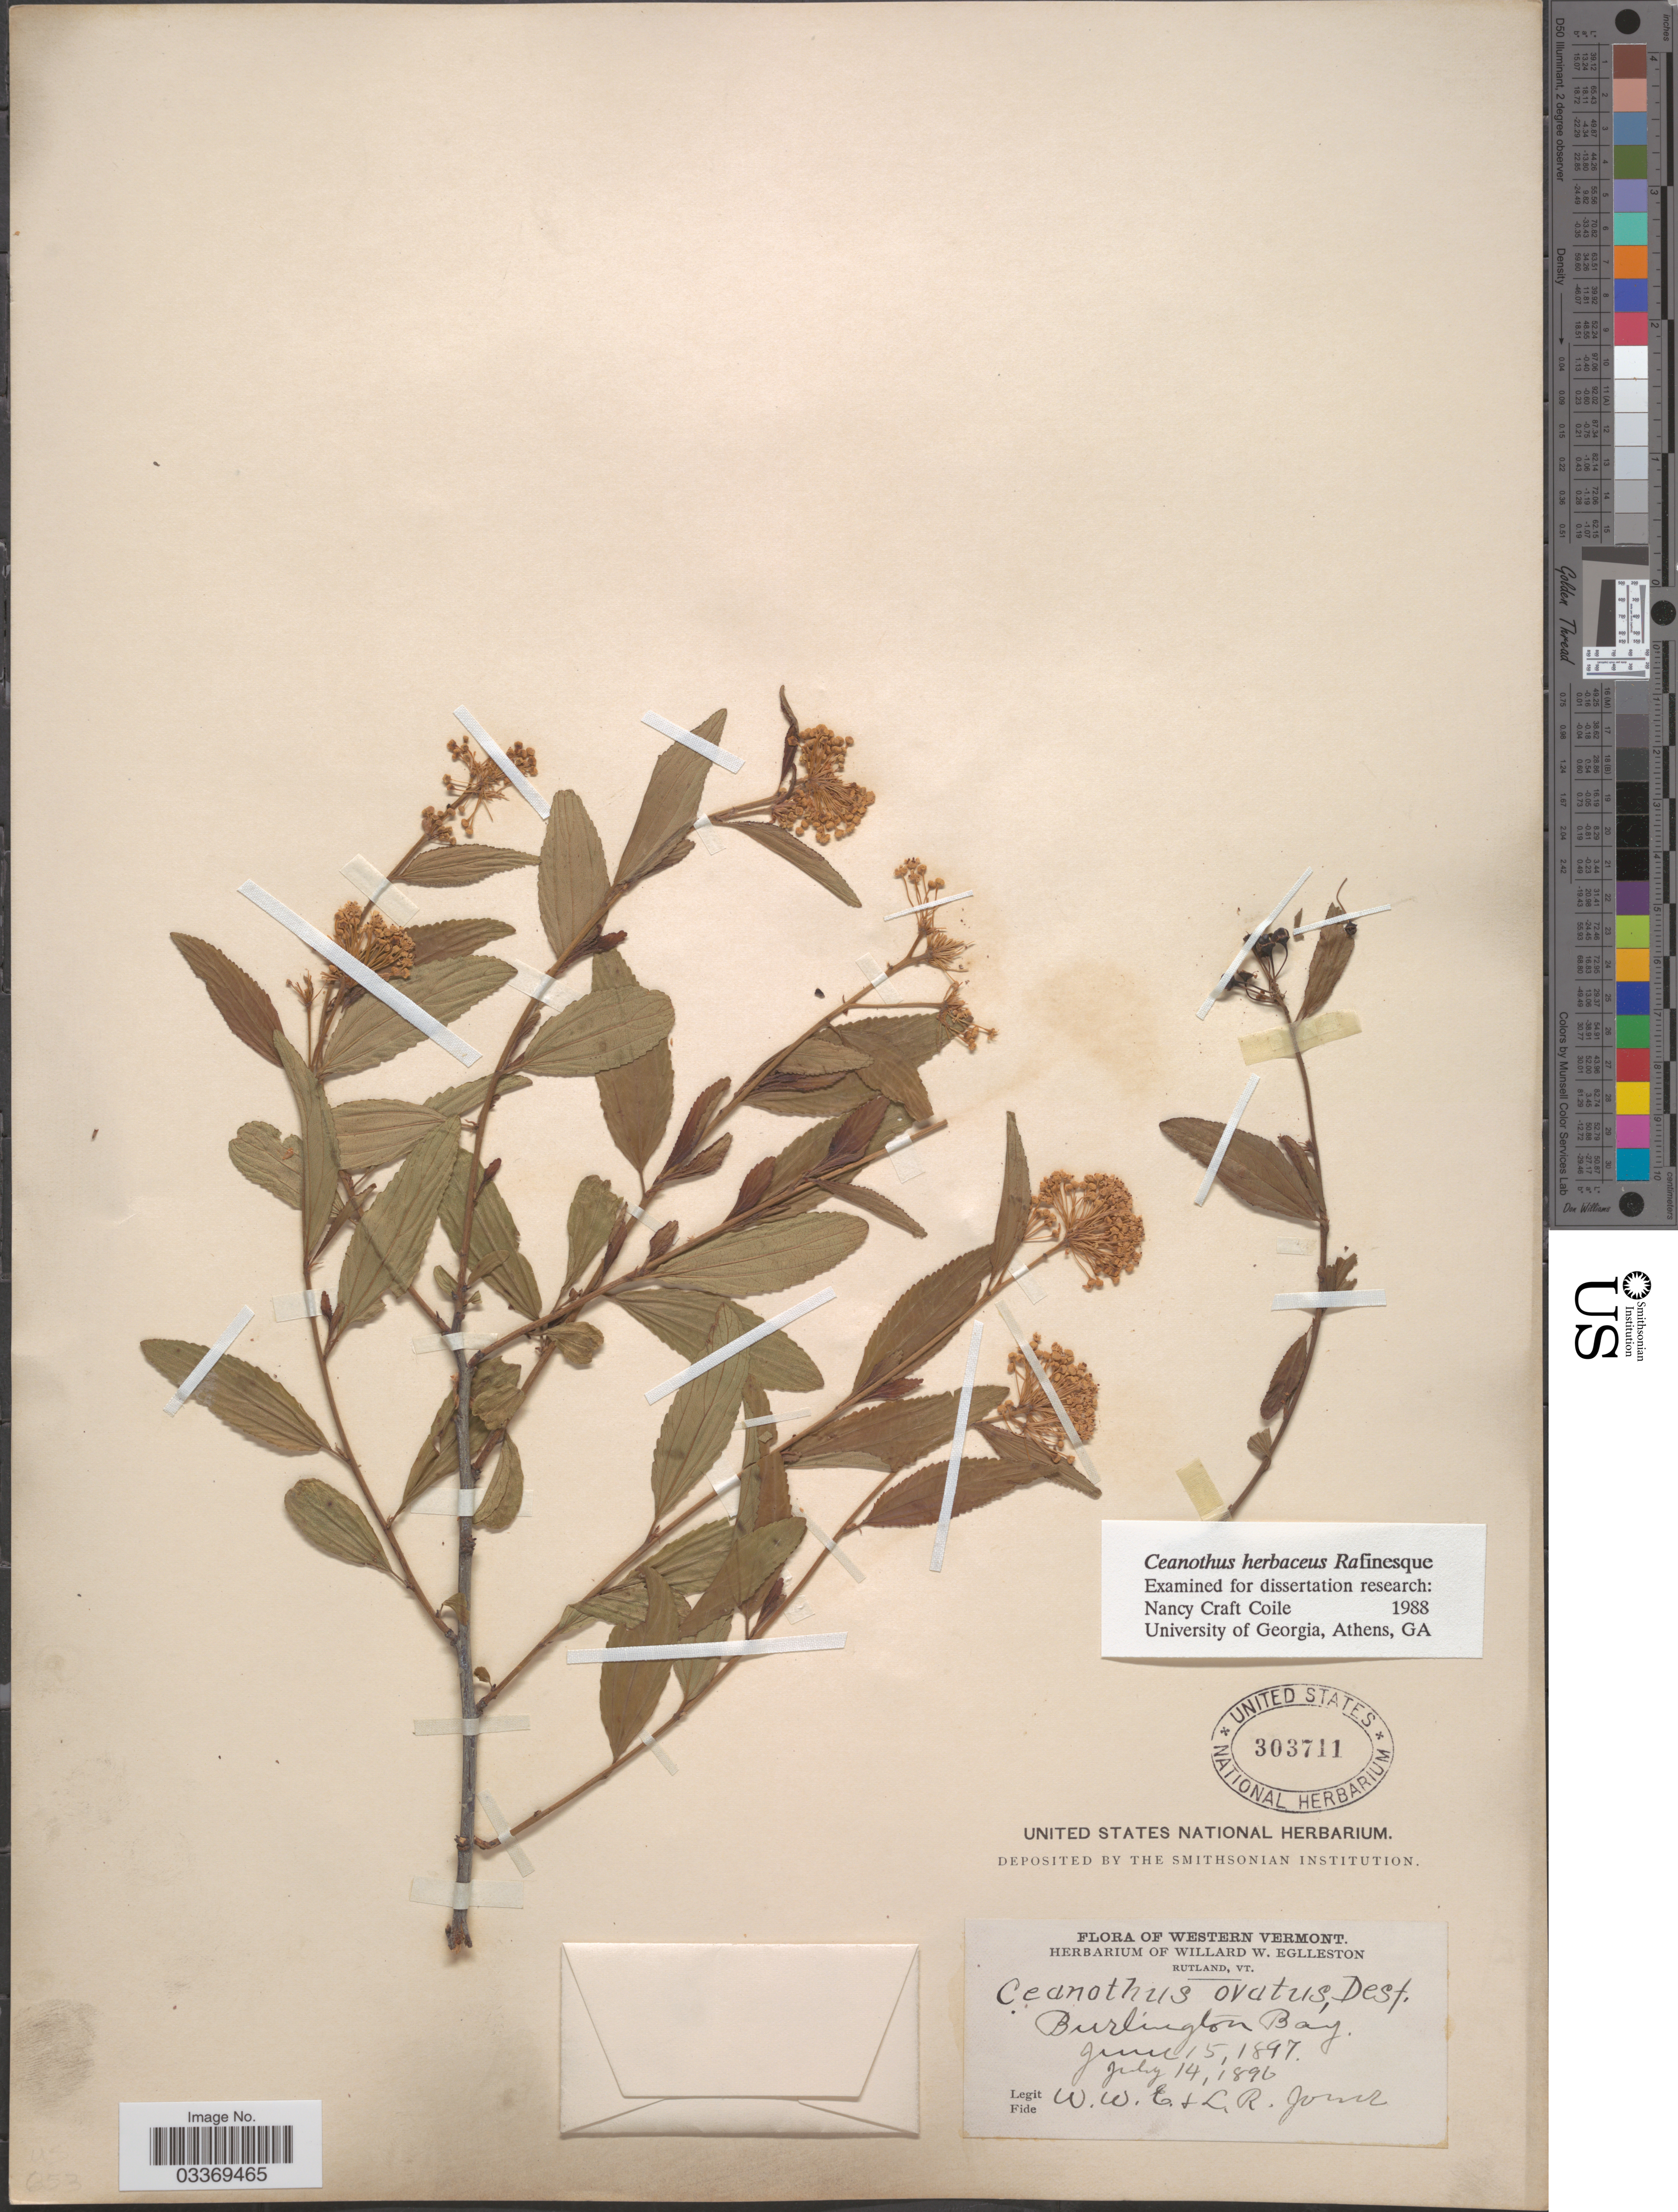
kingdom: Plantae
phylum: Tracheophyta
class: Magnoliopsida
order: Rosales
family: Rhamnaceae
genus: Ceanothus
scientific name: Ceanothus ovatus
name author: Desf.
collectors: W. W. Jones & L. R. Jones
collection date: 1896-07-14/1897-06-15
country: United States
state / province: Vermont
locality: Western Vermont. Burlington Bay.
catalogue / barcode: US 303711